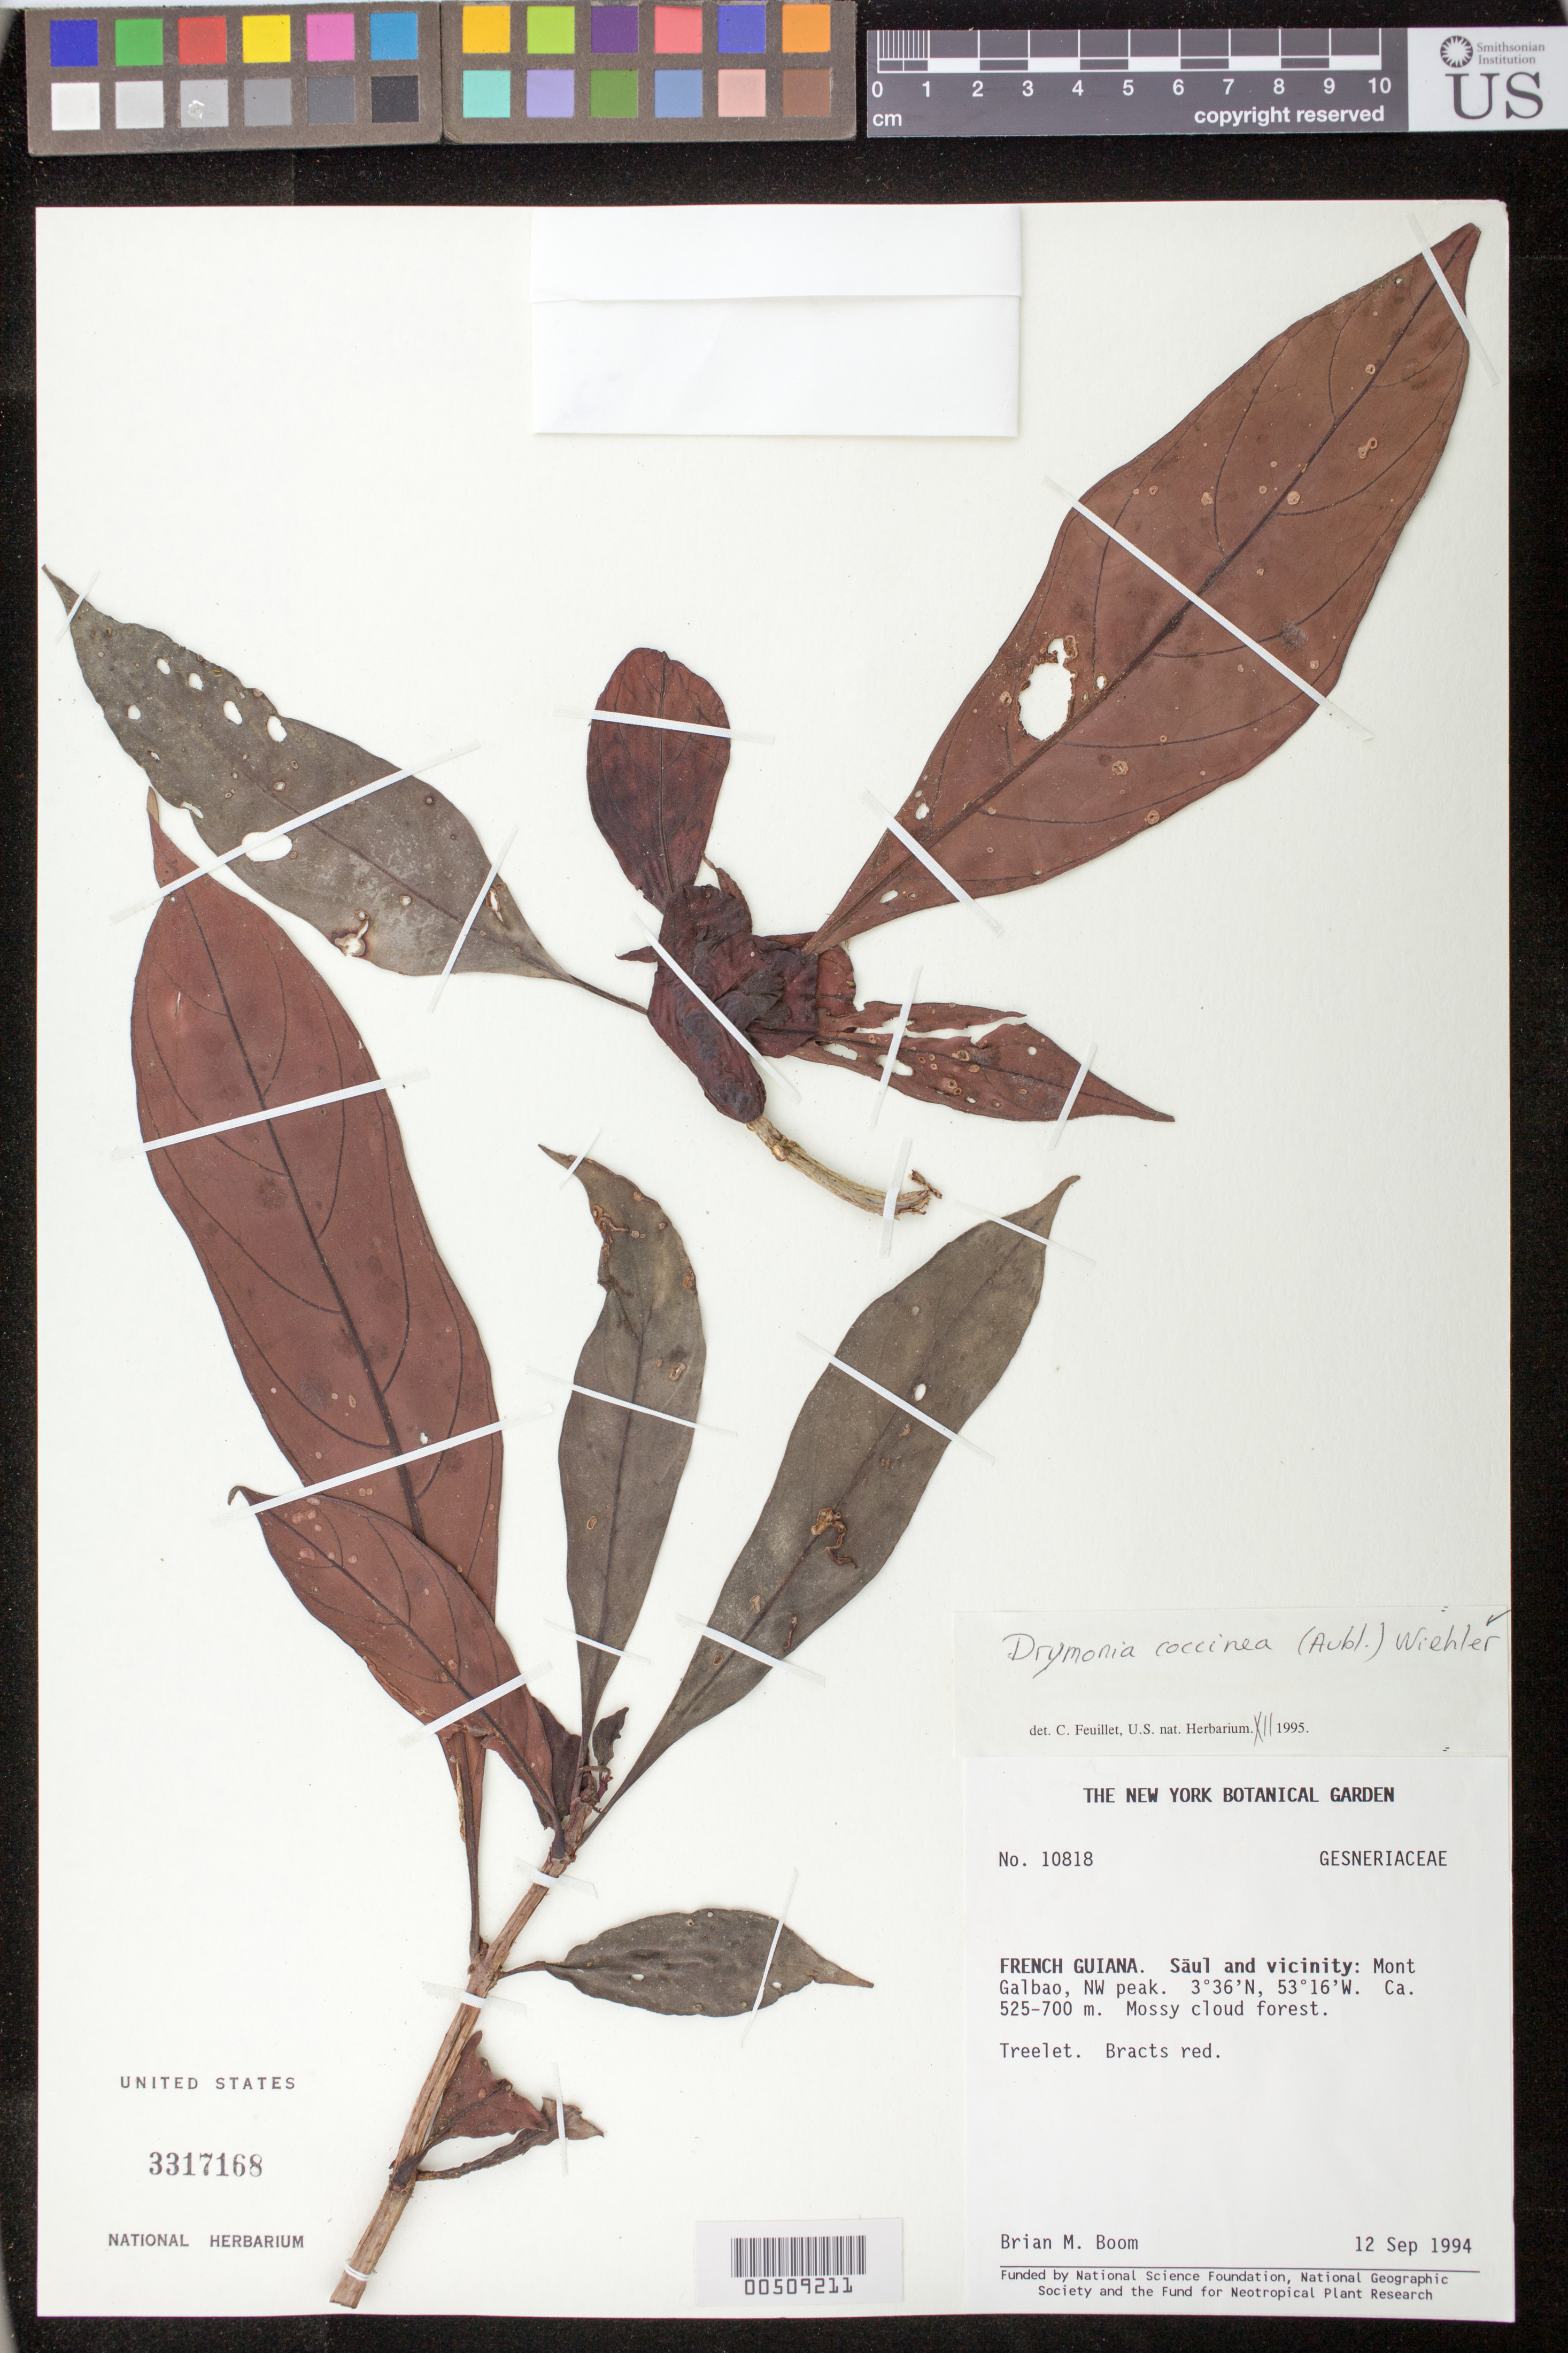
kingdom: Plantae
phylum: Tracheophyta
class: Magnoliopsida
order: Lamiales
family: Gesneriaceae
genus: Drymonia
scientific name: Drymonia coccinea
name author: (Aubl.) Wiehler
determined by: Skog, Laurence E.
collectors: B. M. Boom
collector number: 10818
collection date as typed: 12 Sep 1994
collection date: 1994-09-12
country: French Guiana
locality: Saül and vicinity: Mont Galbao, NW peak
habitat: Mossy cloud forest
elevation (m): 525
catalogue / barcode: US 3317168